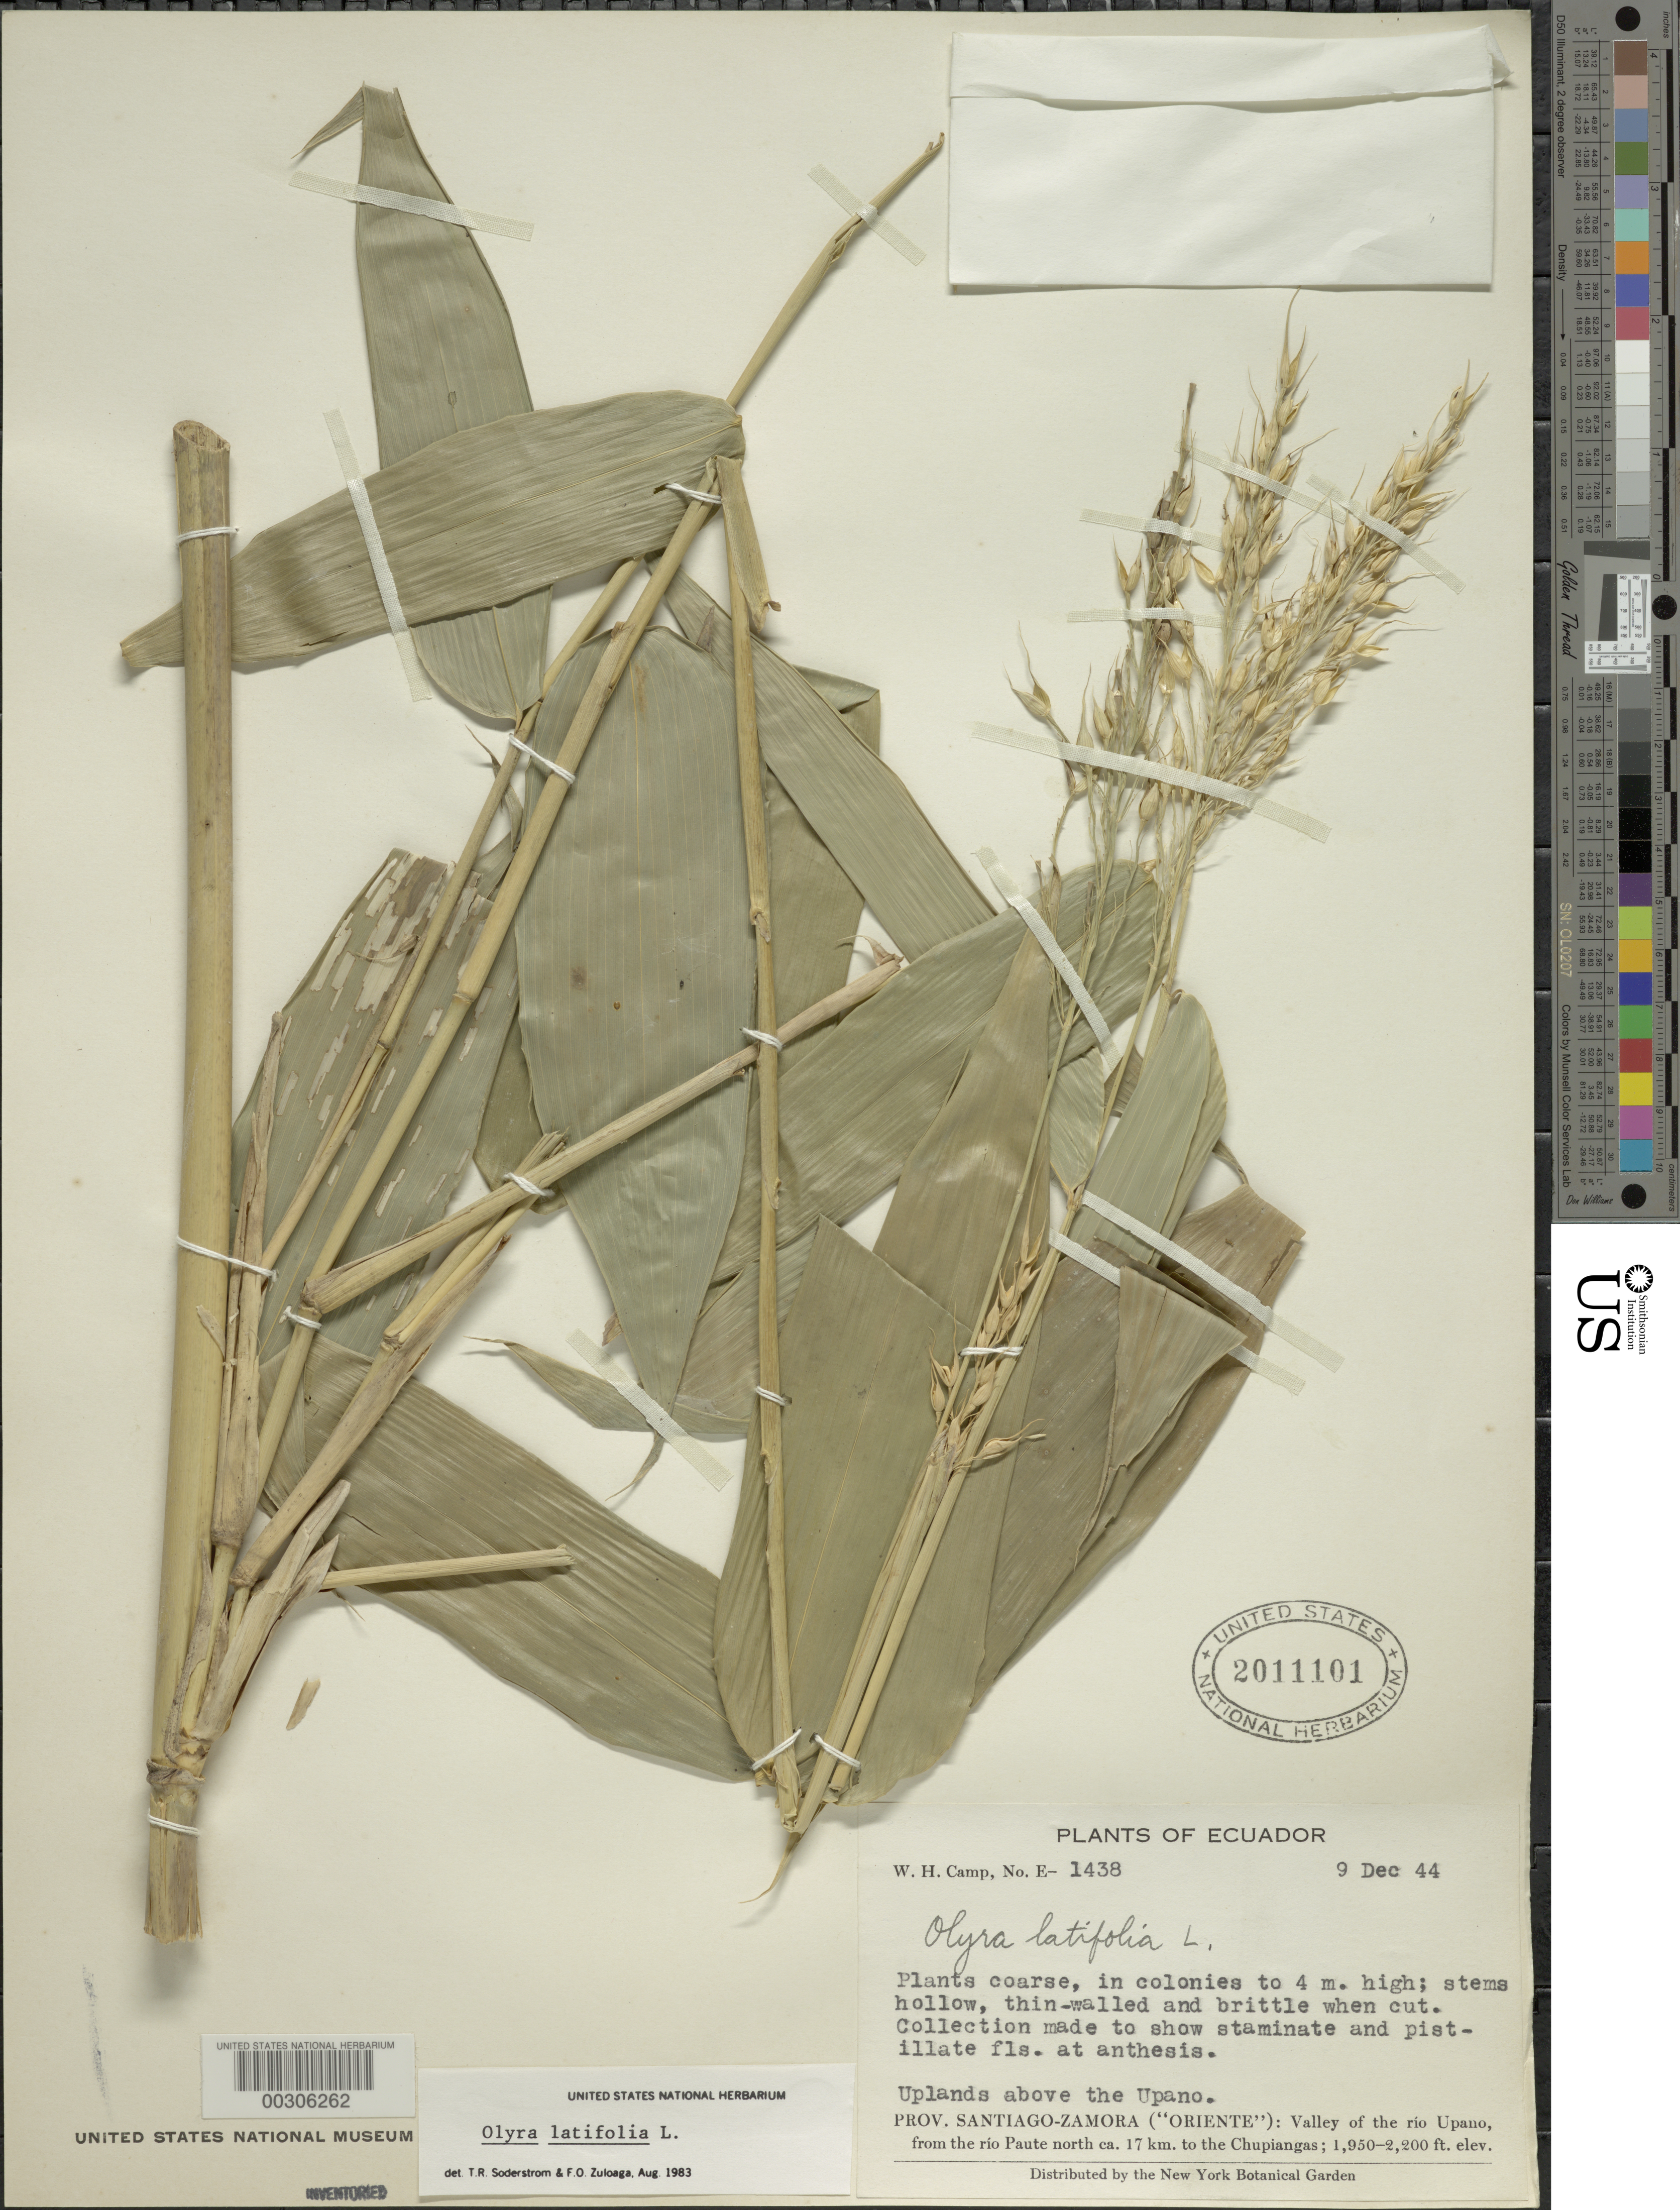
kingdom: Plantae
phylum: Tracheophyta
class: Liliopsida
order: Poales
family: Poaceae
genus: Olyra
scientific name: Olyra latifolia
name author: L.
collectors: W. H. Camp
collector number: E-1438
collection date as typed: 09 Dec 1944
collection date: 1944-12-09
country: Ecuador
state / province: Morona-Santiago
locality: Rio upano; Prov. Santiago-Zamora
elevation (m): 595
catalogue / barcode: US 2011101